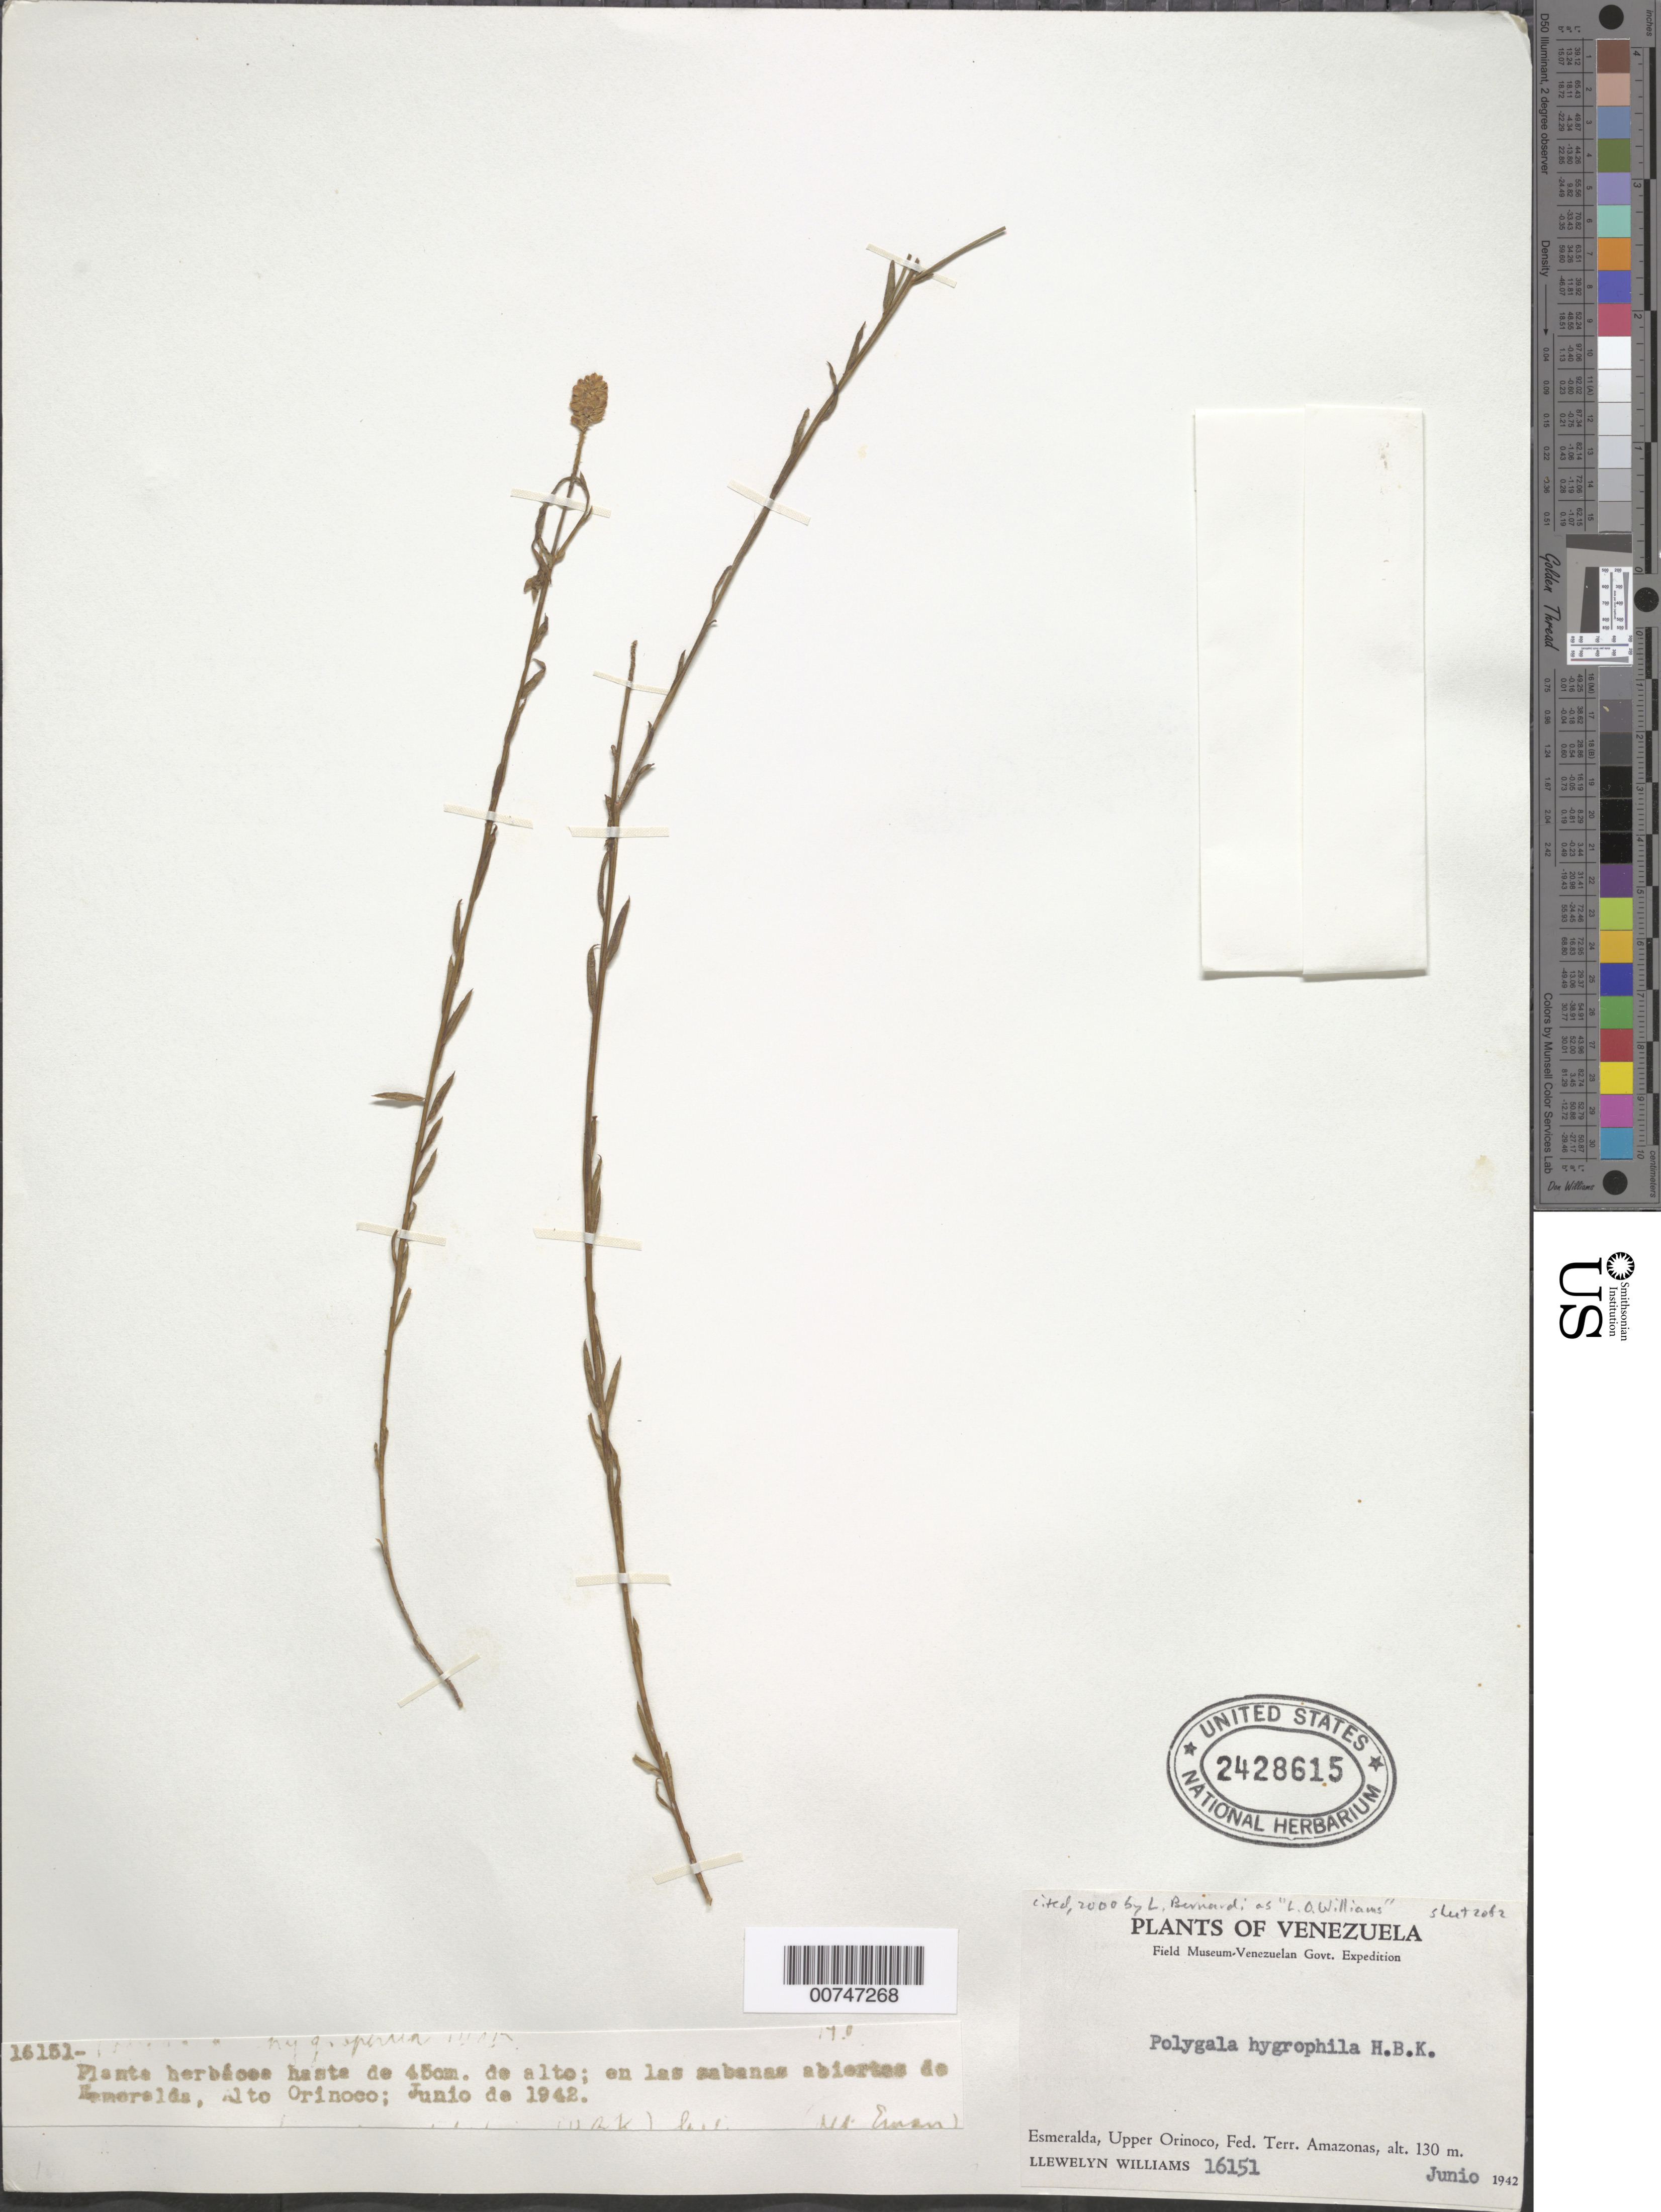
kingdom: Plantae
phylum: Tracheophyta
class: Magnoliopsida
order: Fabales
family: Polygalaceae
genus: Polygala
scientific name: Polygala hygrophila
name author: Kunth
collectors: Ll. Williams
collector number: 16151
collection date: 1942-06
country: Venezuela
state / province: Amazonas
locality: En las sabanas abiertas de Esmeralda, Alto Orinoco. Upper Orinoco, Fed. Terr. Amazonas.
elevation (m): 130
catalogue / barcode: US 2428615